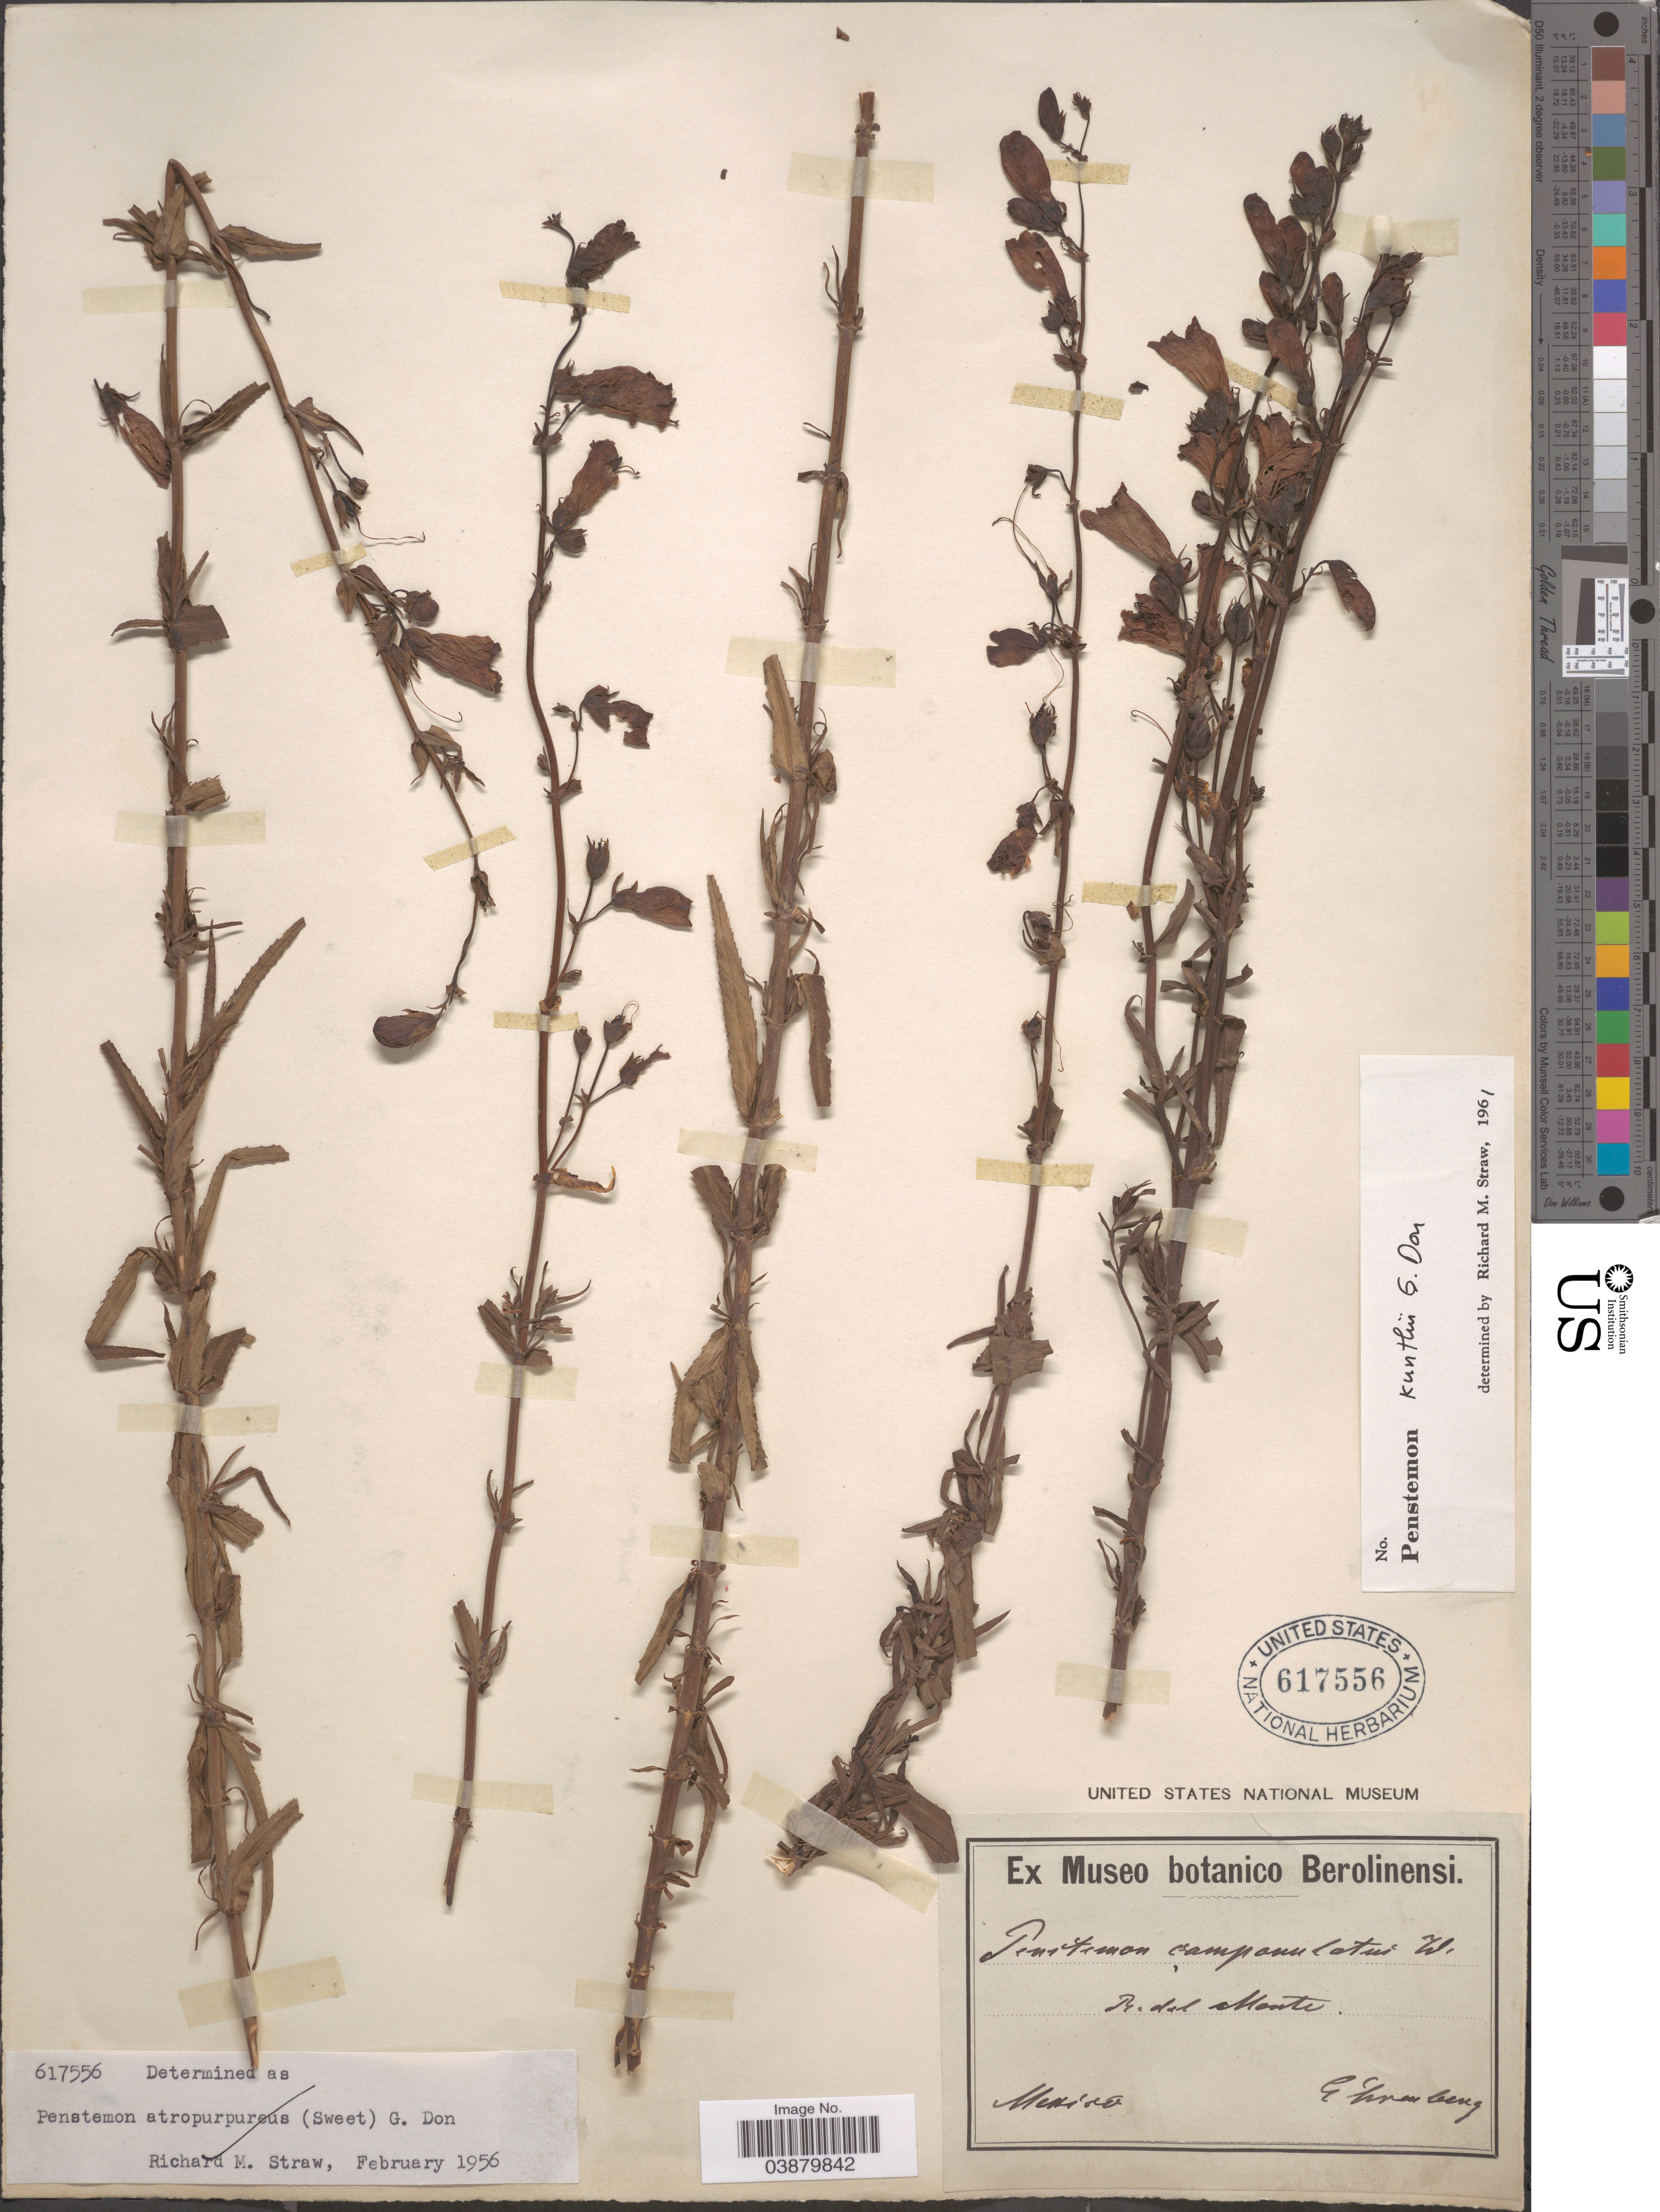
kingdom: Plantae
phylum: Tracheophyta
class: Magnoliopsida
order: Lamiales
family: Plantaginaceae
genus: Penstemon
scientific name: Penstemon kunthii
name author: G. Don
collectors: -. Ehrenberg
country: Mexico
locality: R. del Monte.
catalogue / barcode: US 617556